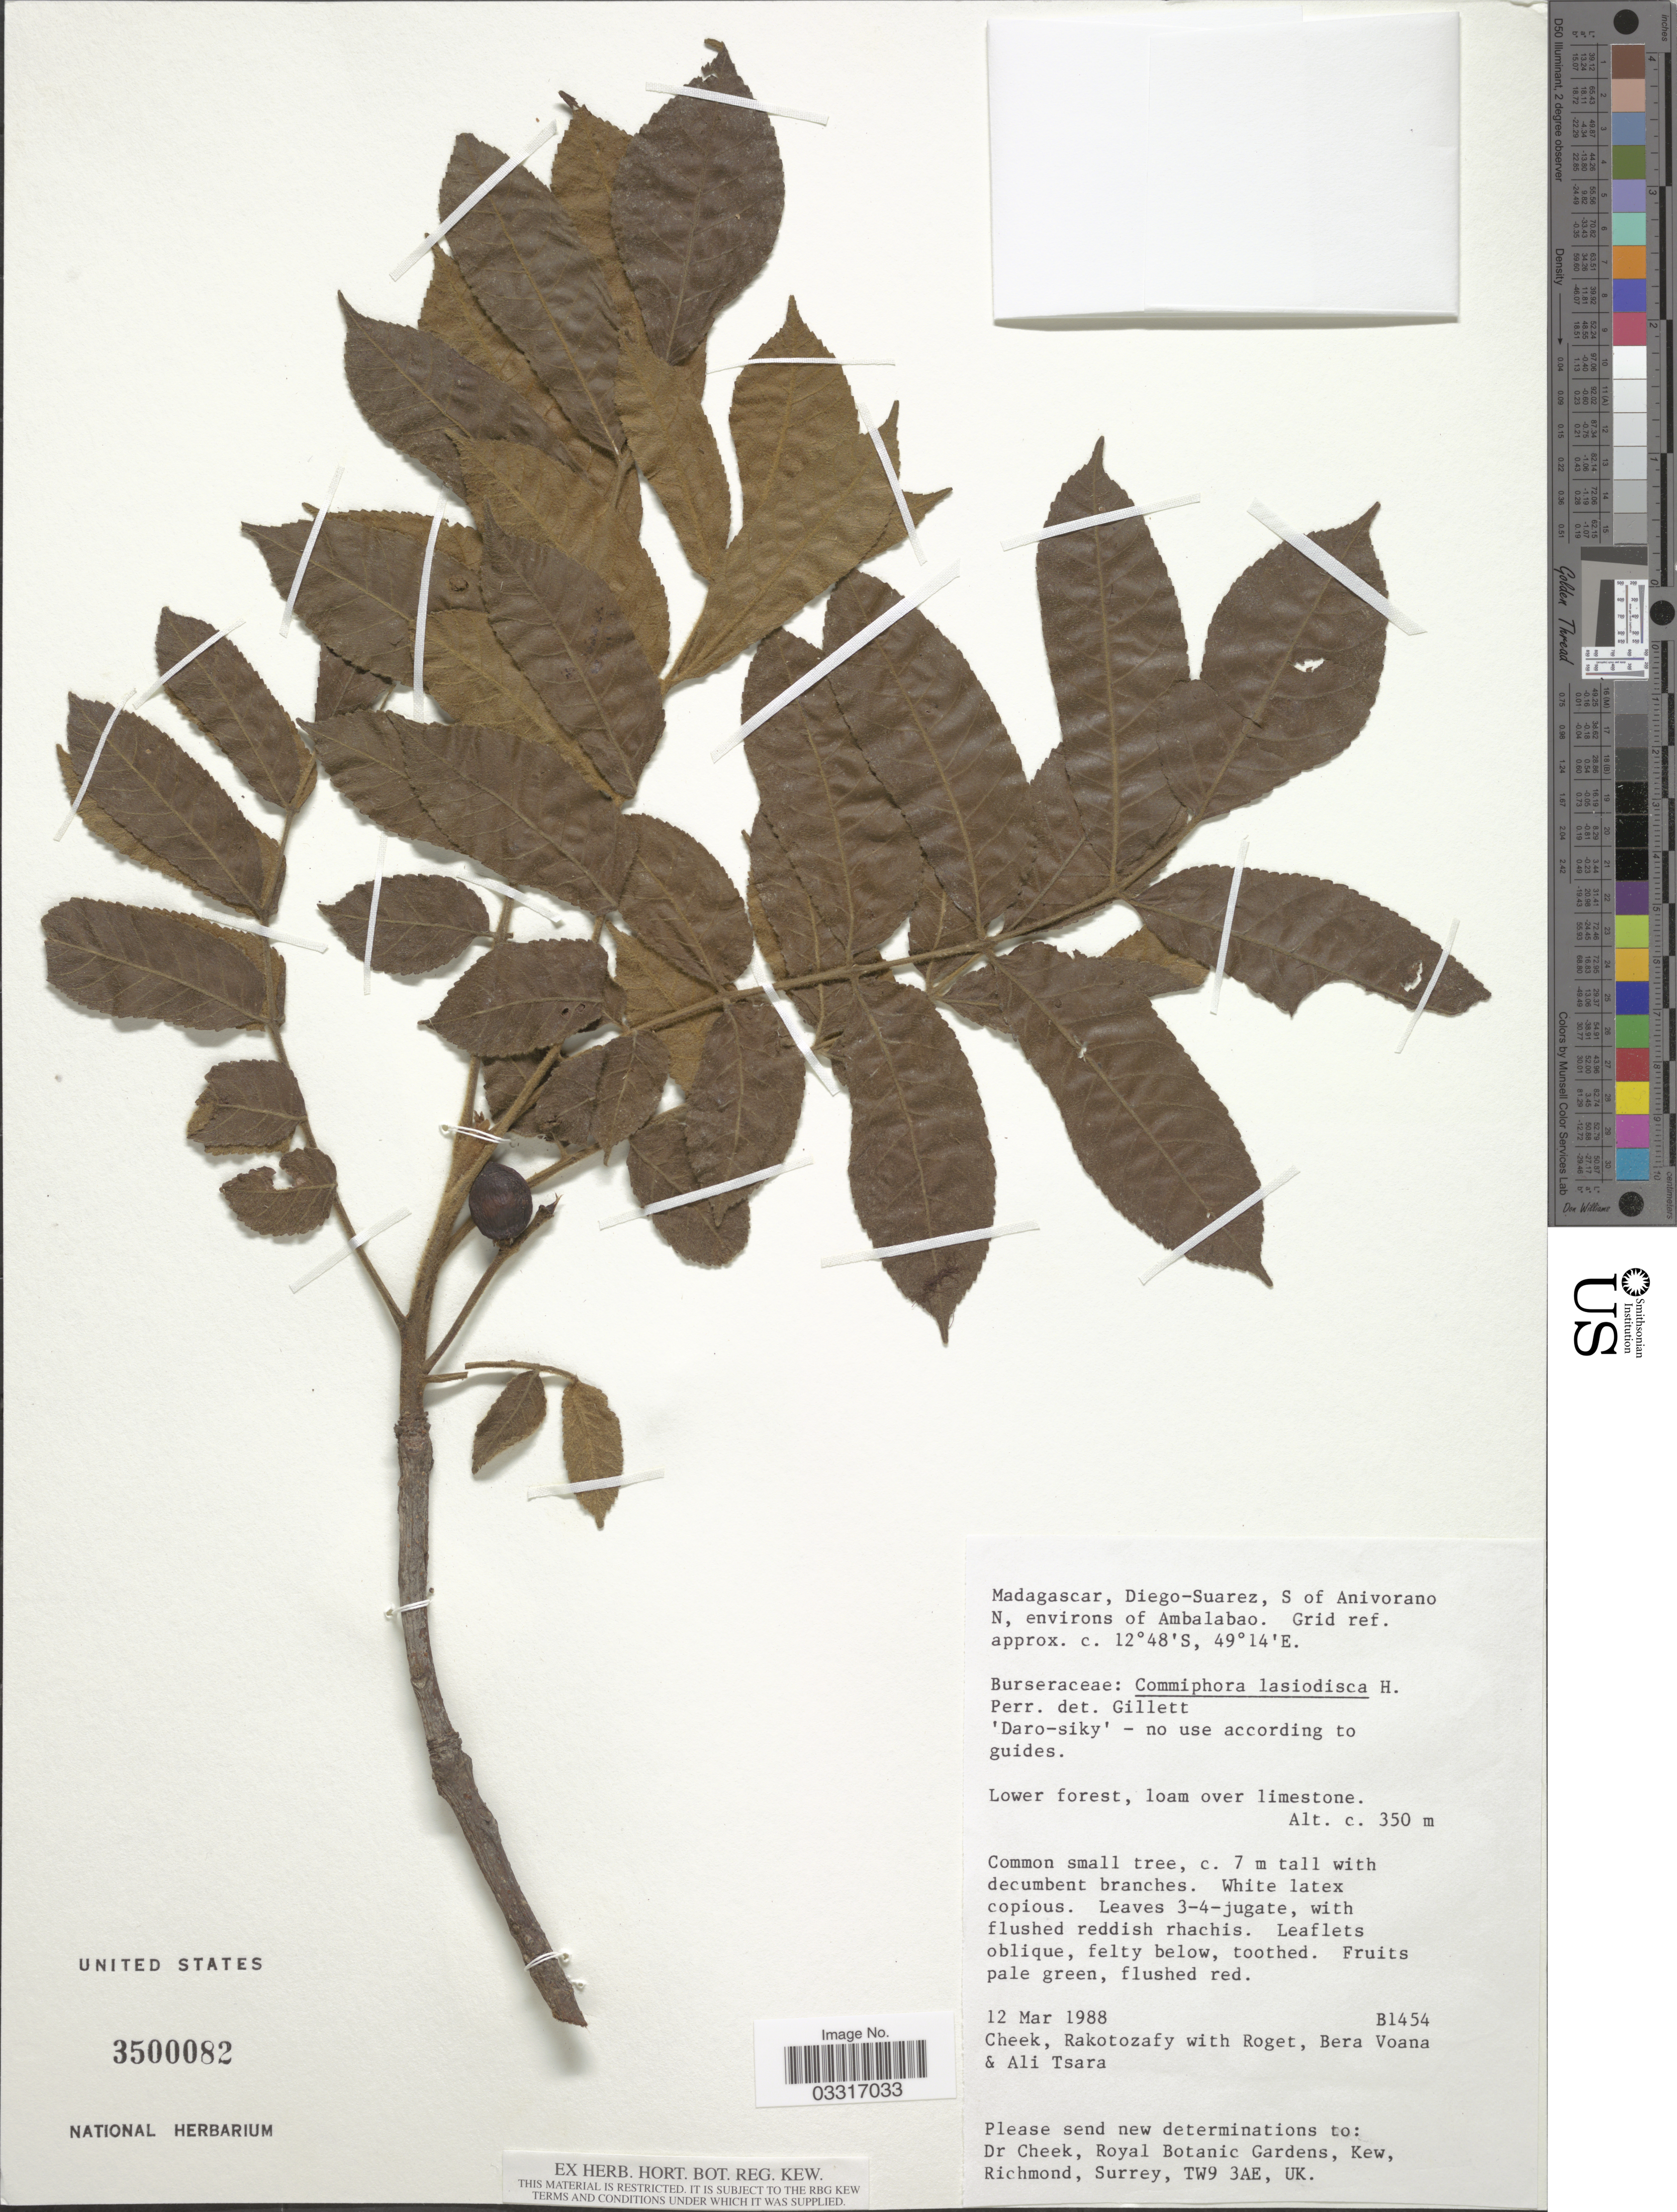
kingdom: Plantae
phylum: Tracheophyta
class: Magnoliopsida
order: Sapindales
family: Burseraceae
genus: Commiphora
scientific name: Commiphora lasiodisca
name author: H. Perrier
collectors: -. Cheek, Rakotozafy, -. Roget, -. Bera Voana & -. Ali Tsara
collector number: B1454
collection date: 1988-03-12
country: Madagascar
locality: Diego-Suarez, S of Anivorano N, environs of Ambalabao.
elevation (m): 350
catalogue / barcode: US 3500082